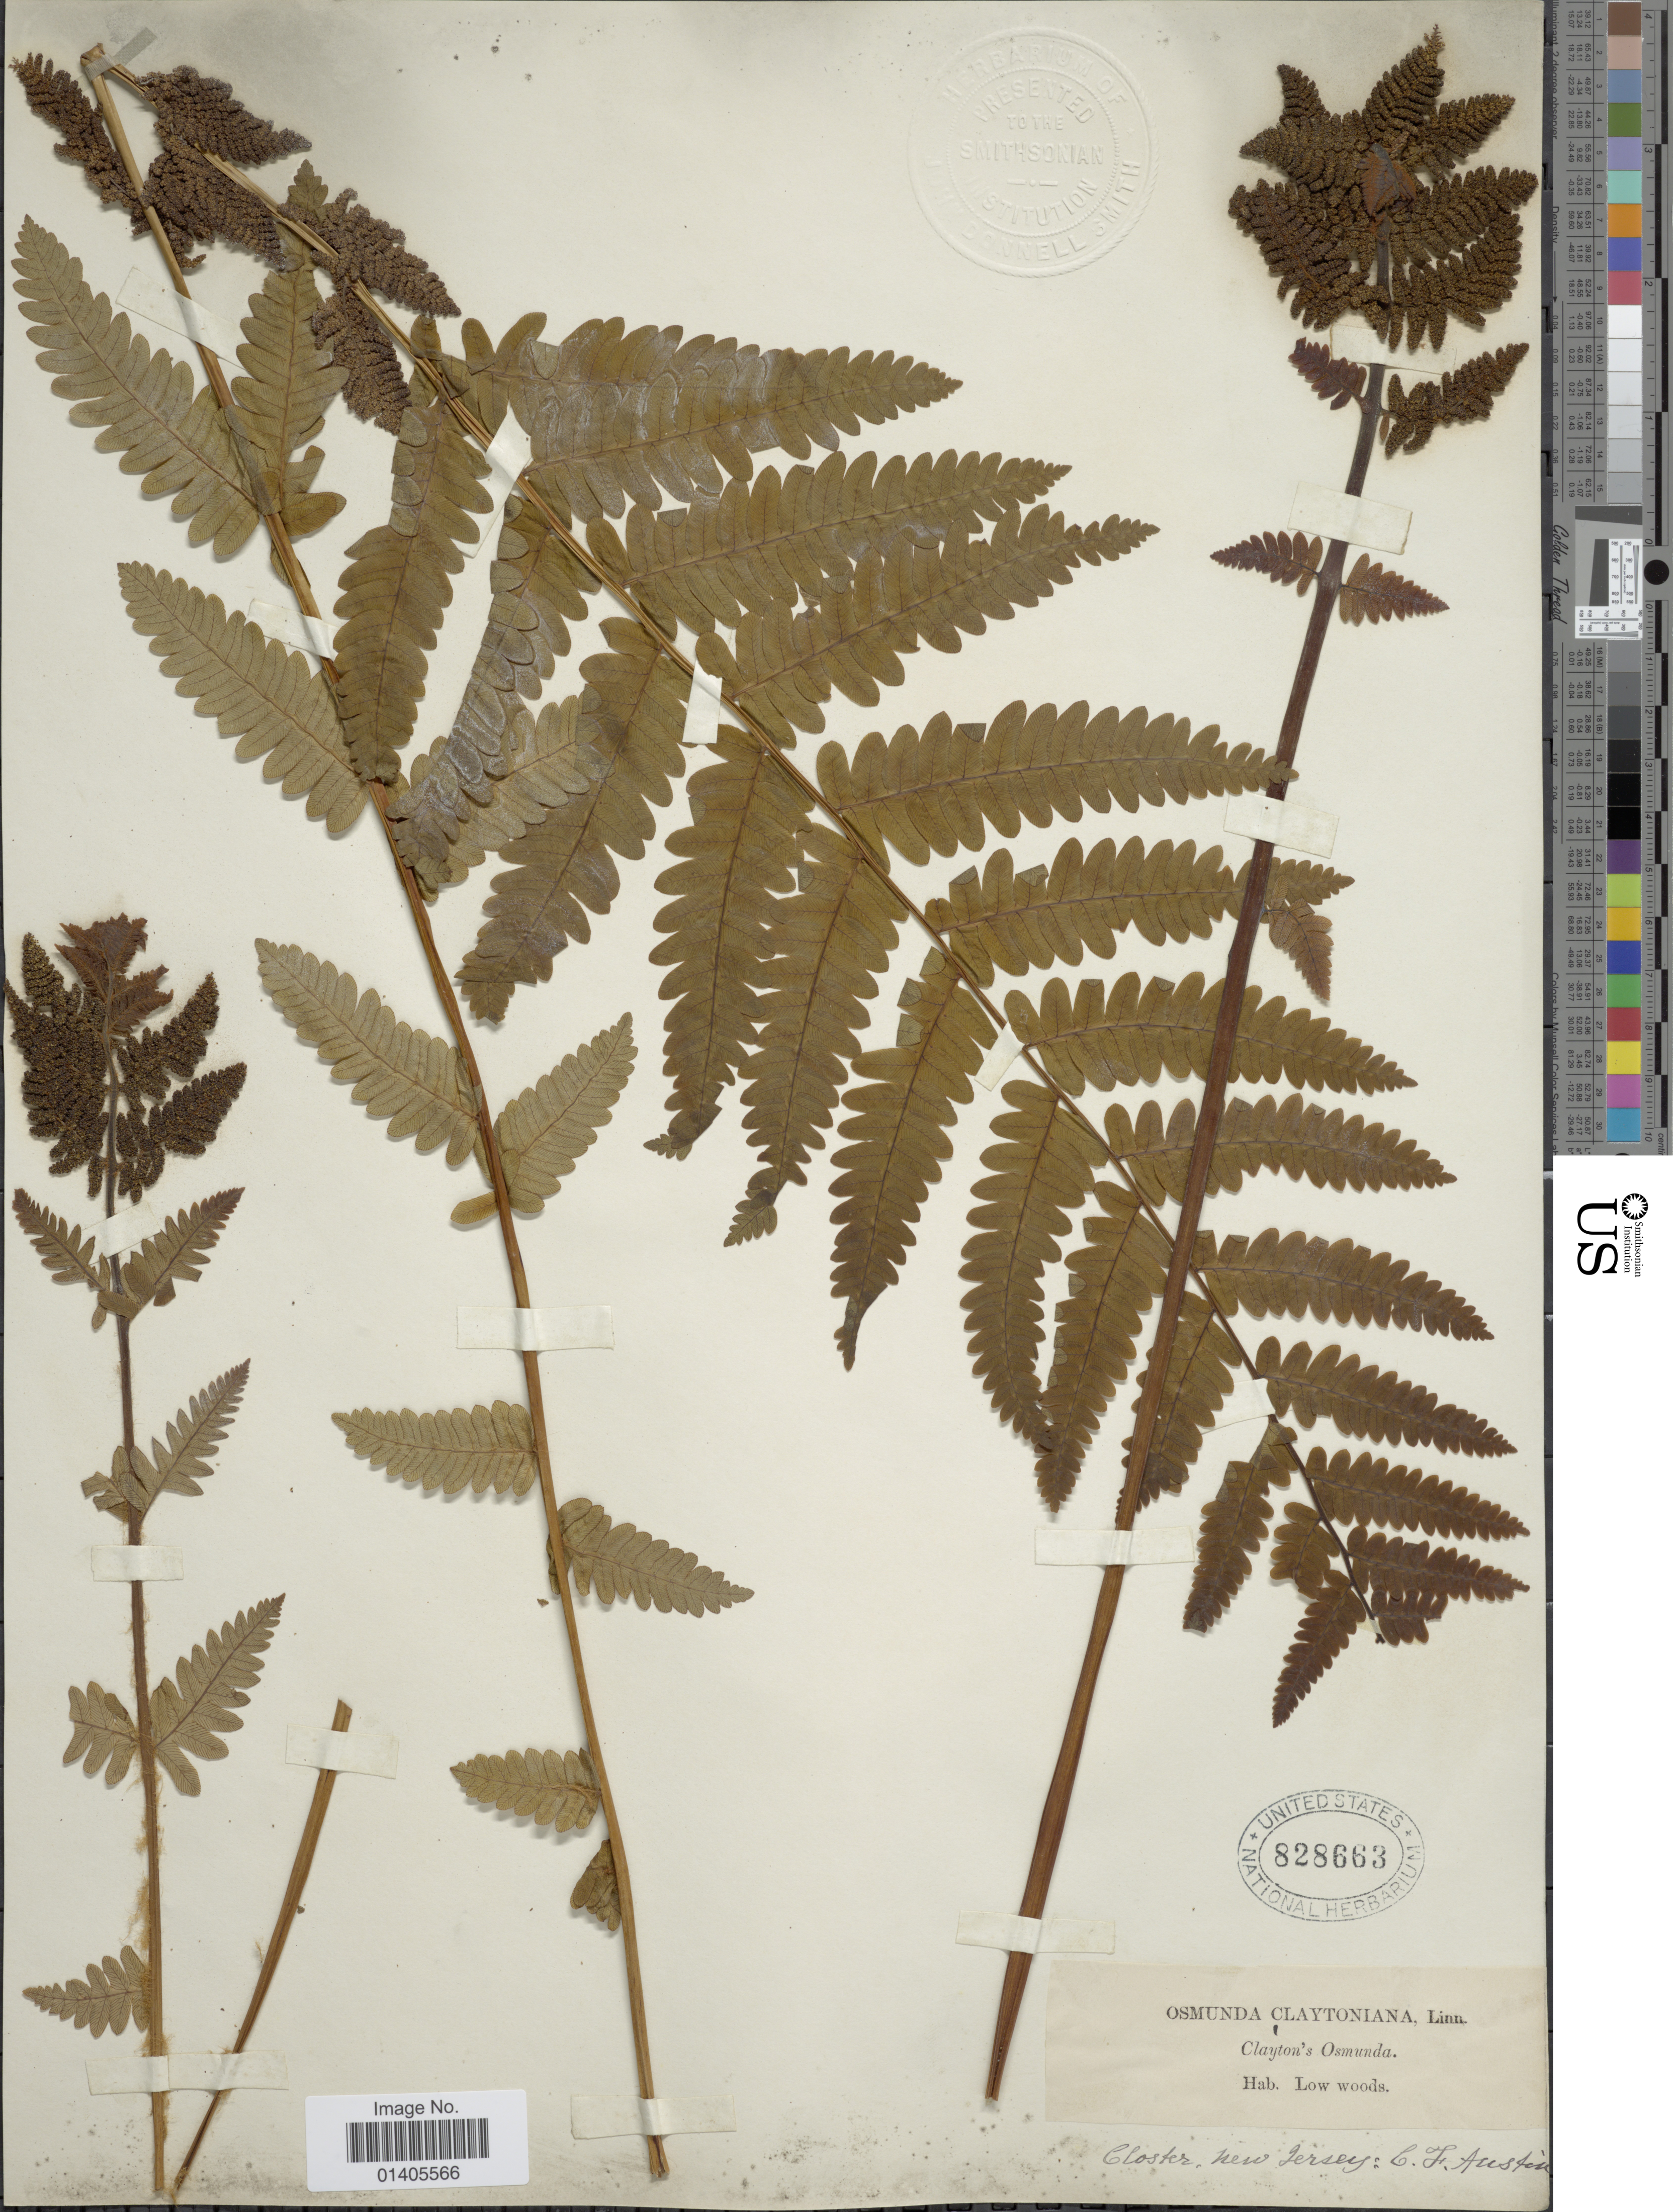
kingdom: Plantae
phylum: Tracheophyta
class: Polypodiopsida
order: Osmundales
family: Osmundaceae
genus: Osmunda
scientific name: Osmunda claytoniana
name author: (L.) Tagawa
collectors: C. Austin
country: United States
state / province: New Jersey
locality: Closter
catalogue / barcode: US 828663